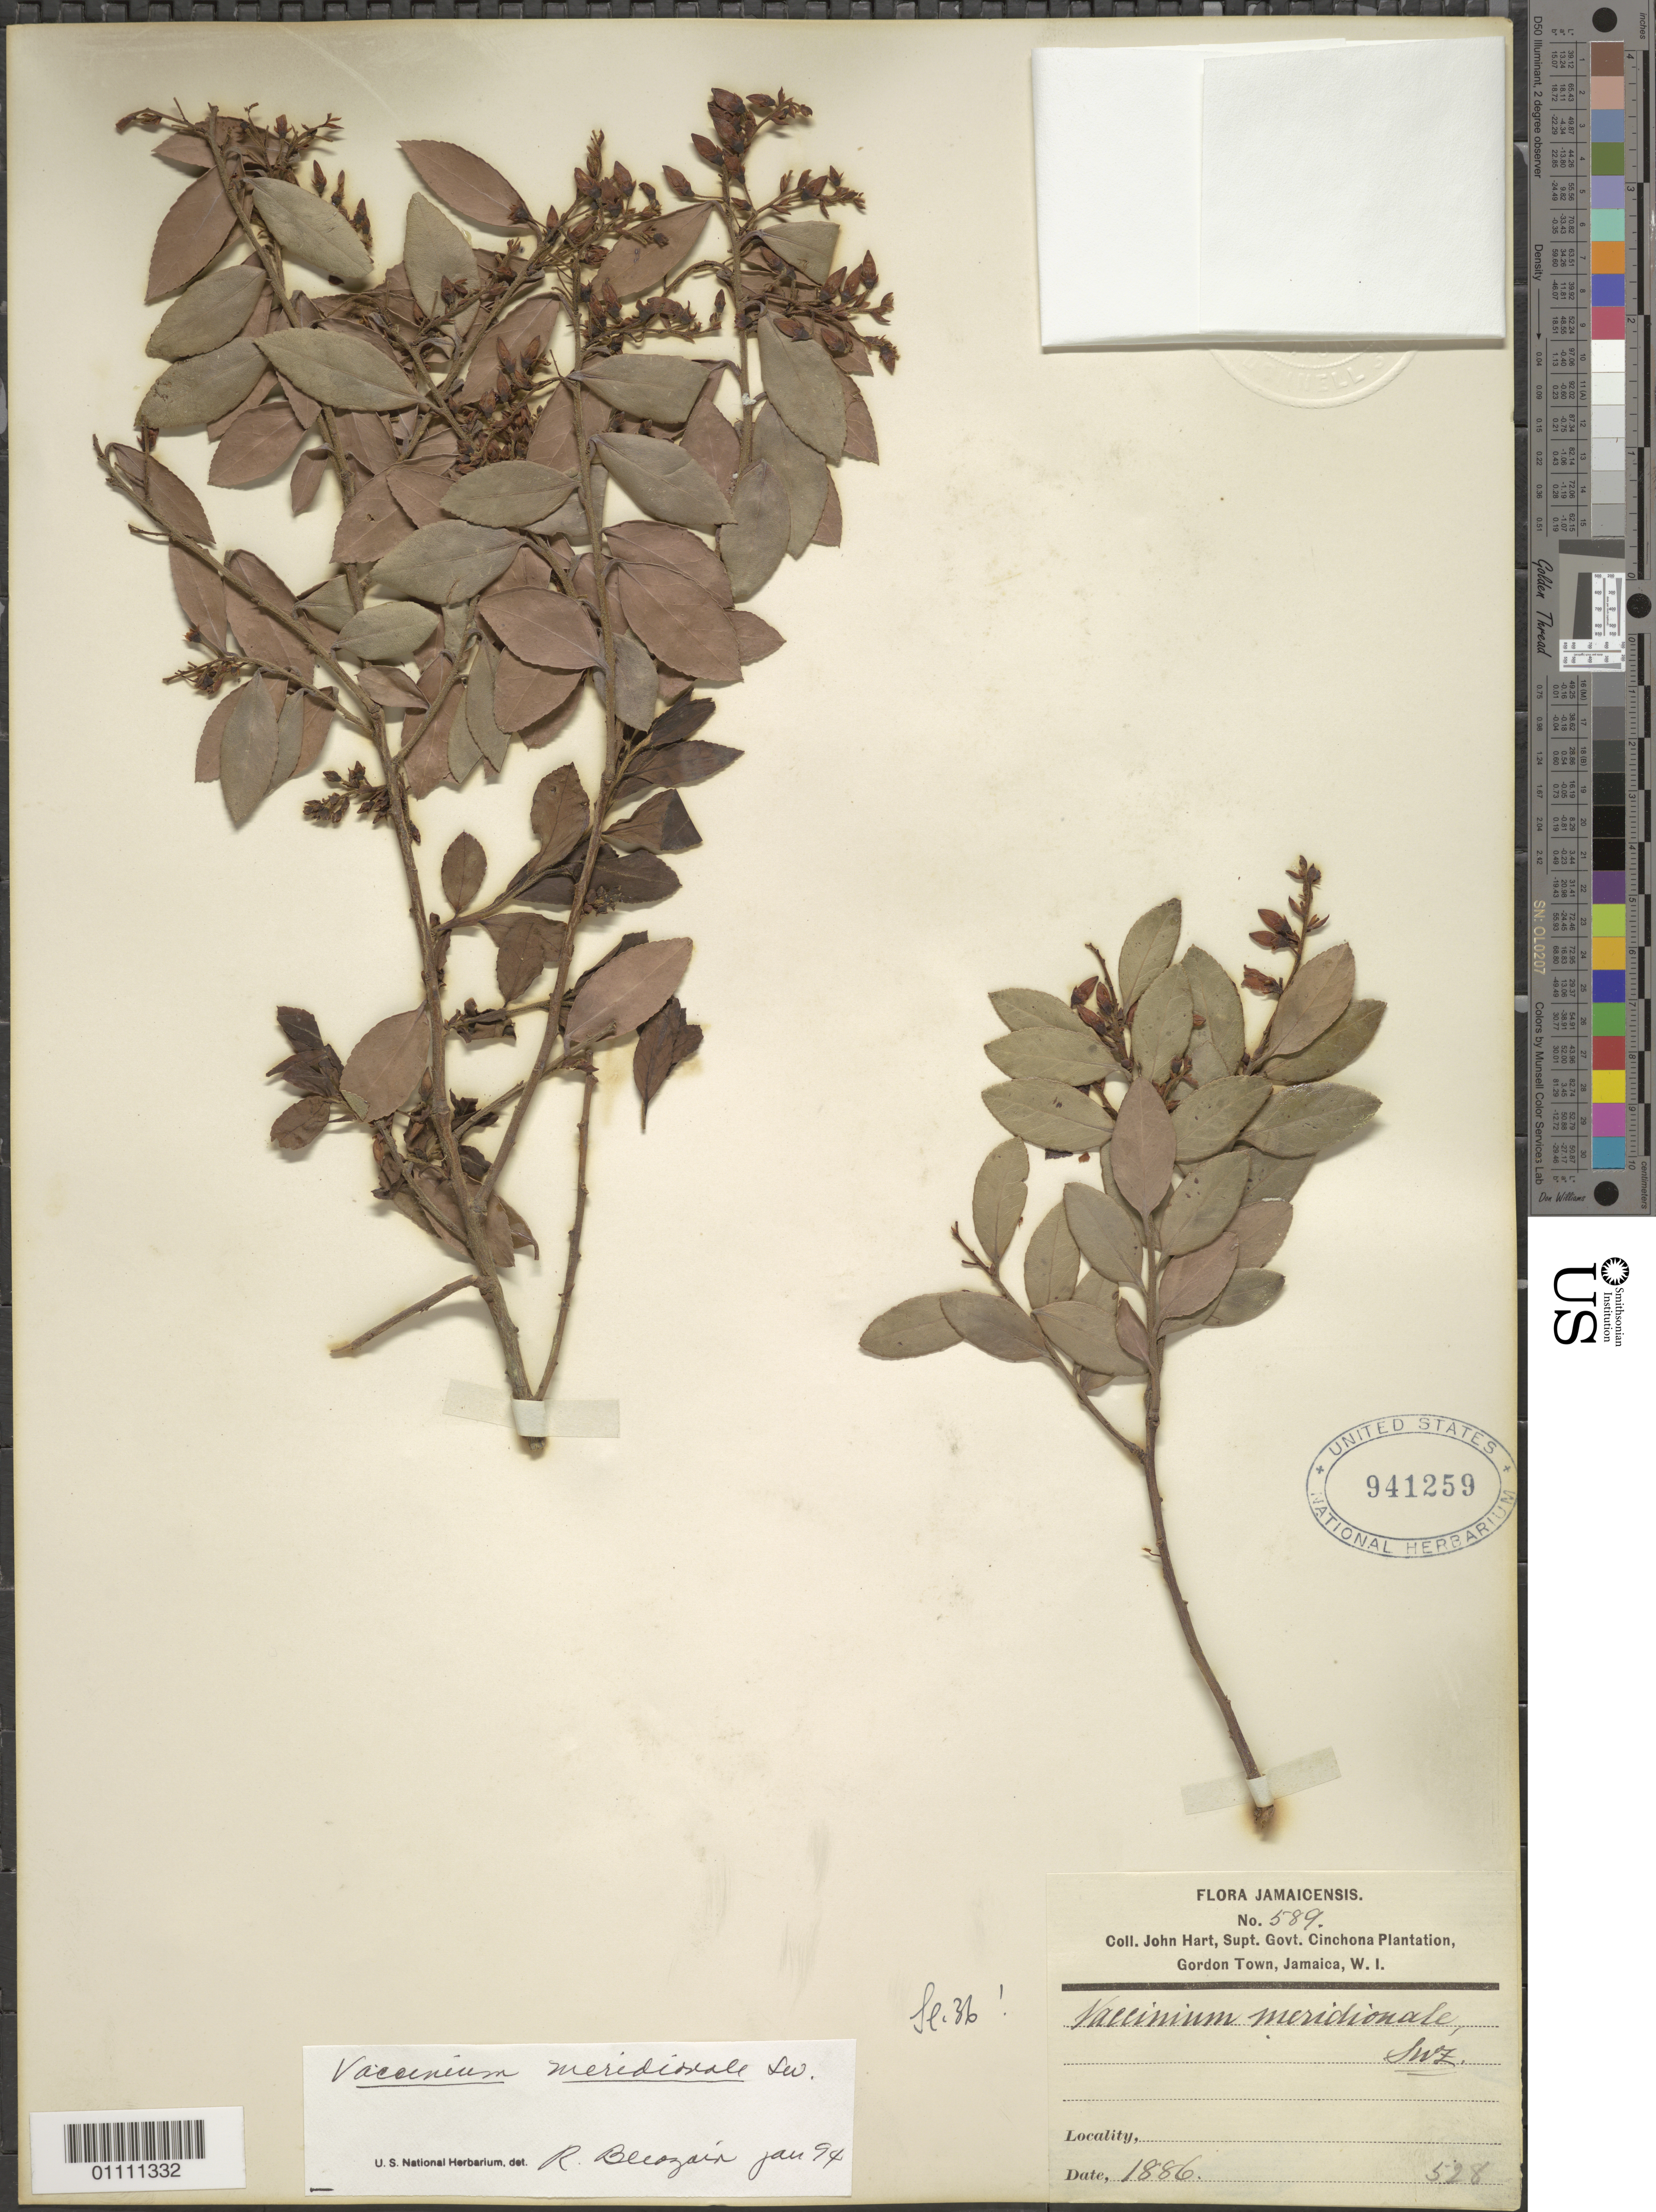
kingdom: Plantae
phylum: Tracheophyta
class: Magnoliopsida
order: Ericales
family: Ericaceae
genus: Vaccinium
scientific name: Vaccinium meridionale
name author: Sw.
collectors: J. Hart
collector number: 589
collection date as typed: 1886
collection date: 1886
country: Jamaica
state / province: Saint Andrew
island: Jamaica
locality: Gordon Town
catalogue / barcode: US 941259